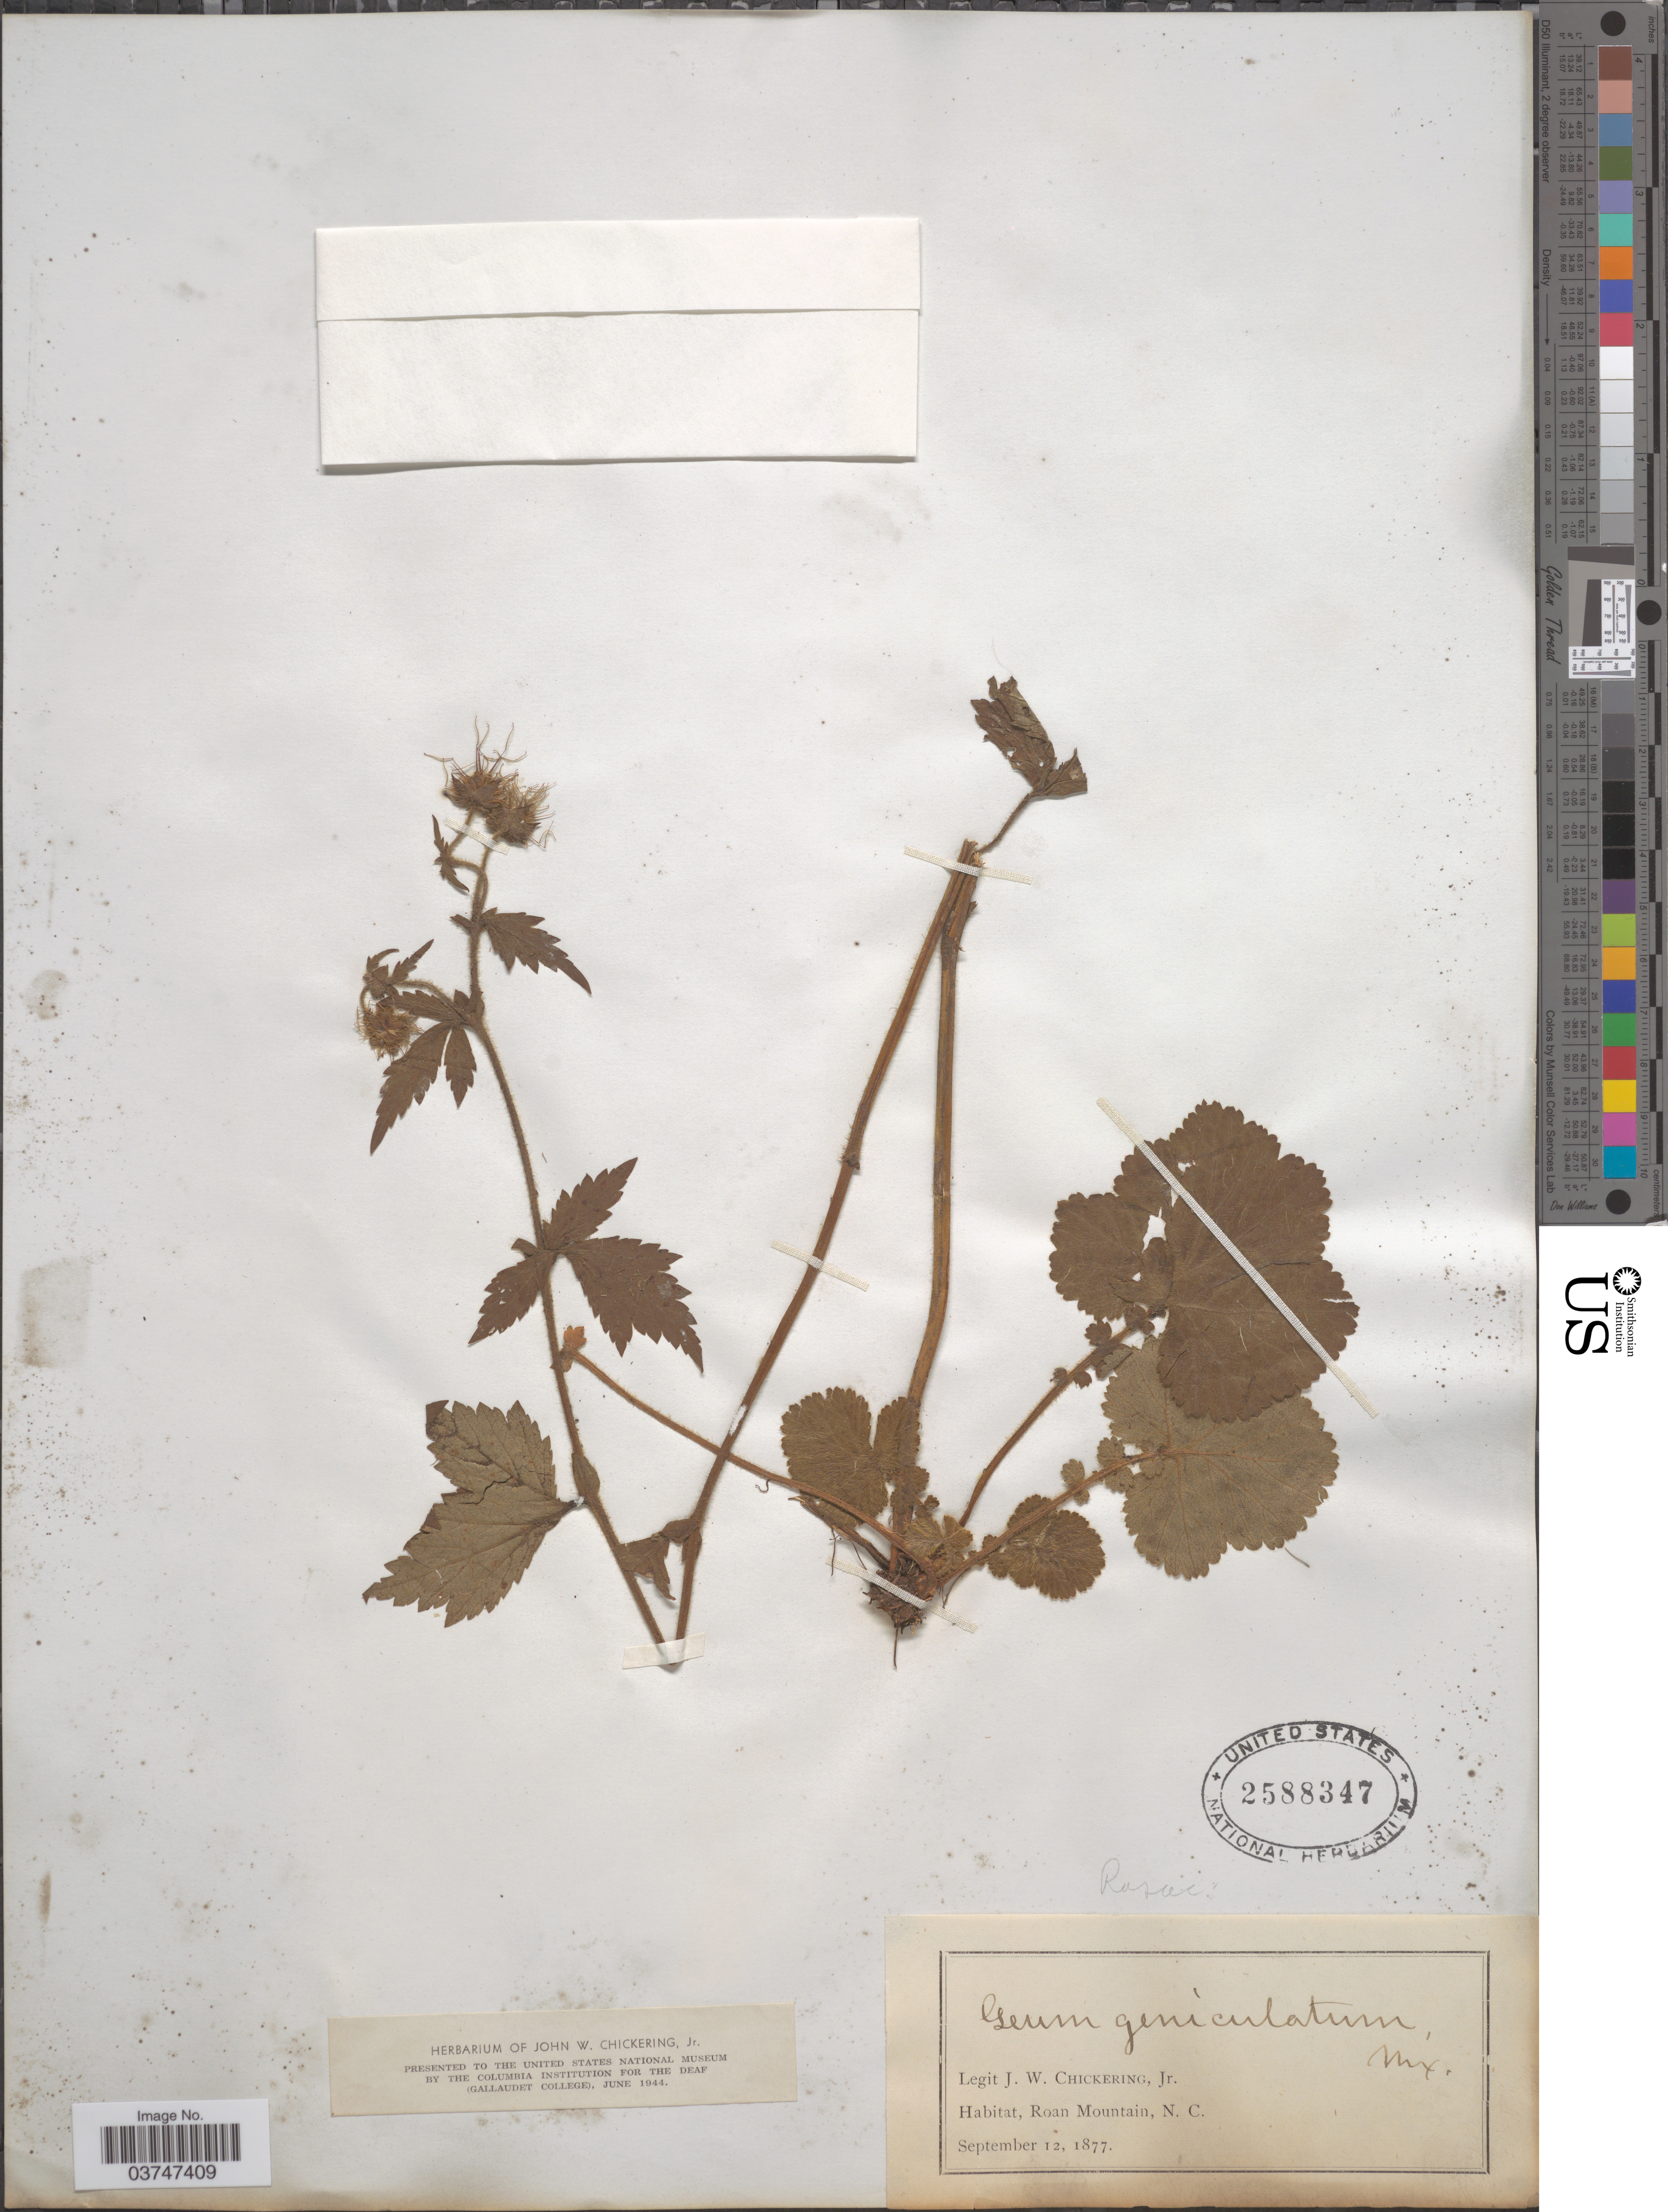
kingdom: Plantae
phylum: Tracheophyta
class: Magnoliopsida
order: Rosales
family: Rosaceae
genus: Geum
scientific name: Geum geniculatum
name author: Michx.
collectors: J. W. Chickering Jr.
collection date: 1877-09-12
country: United States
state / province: North Carolina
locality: Roan Mountain.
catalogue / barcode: US 2588347